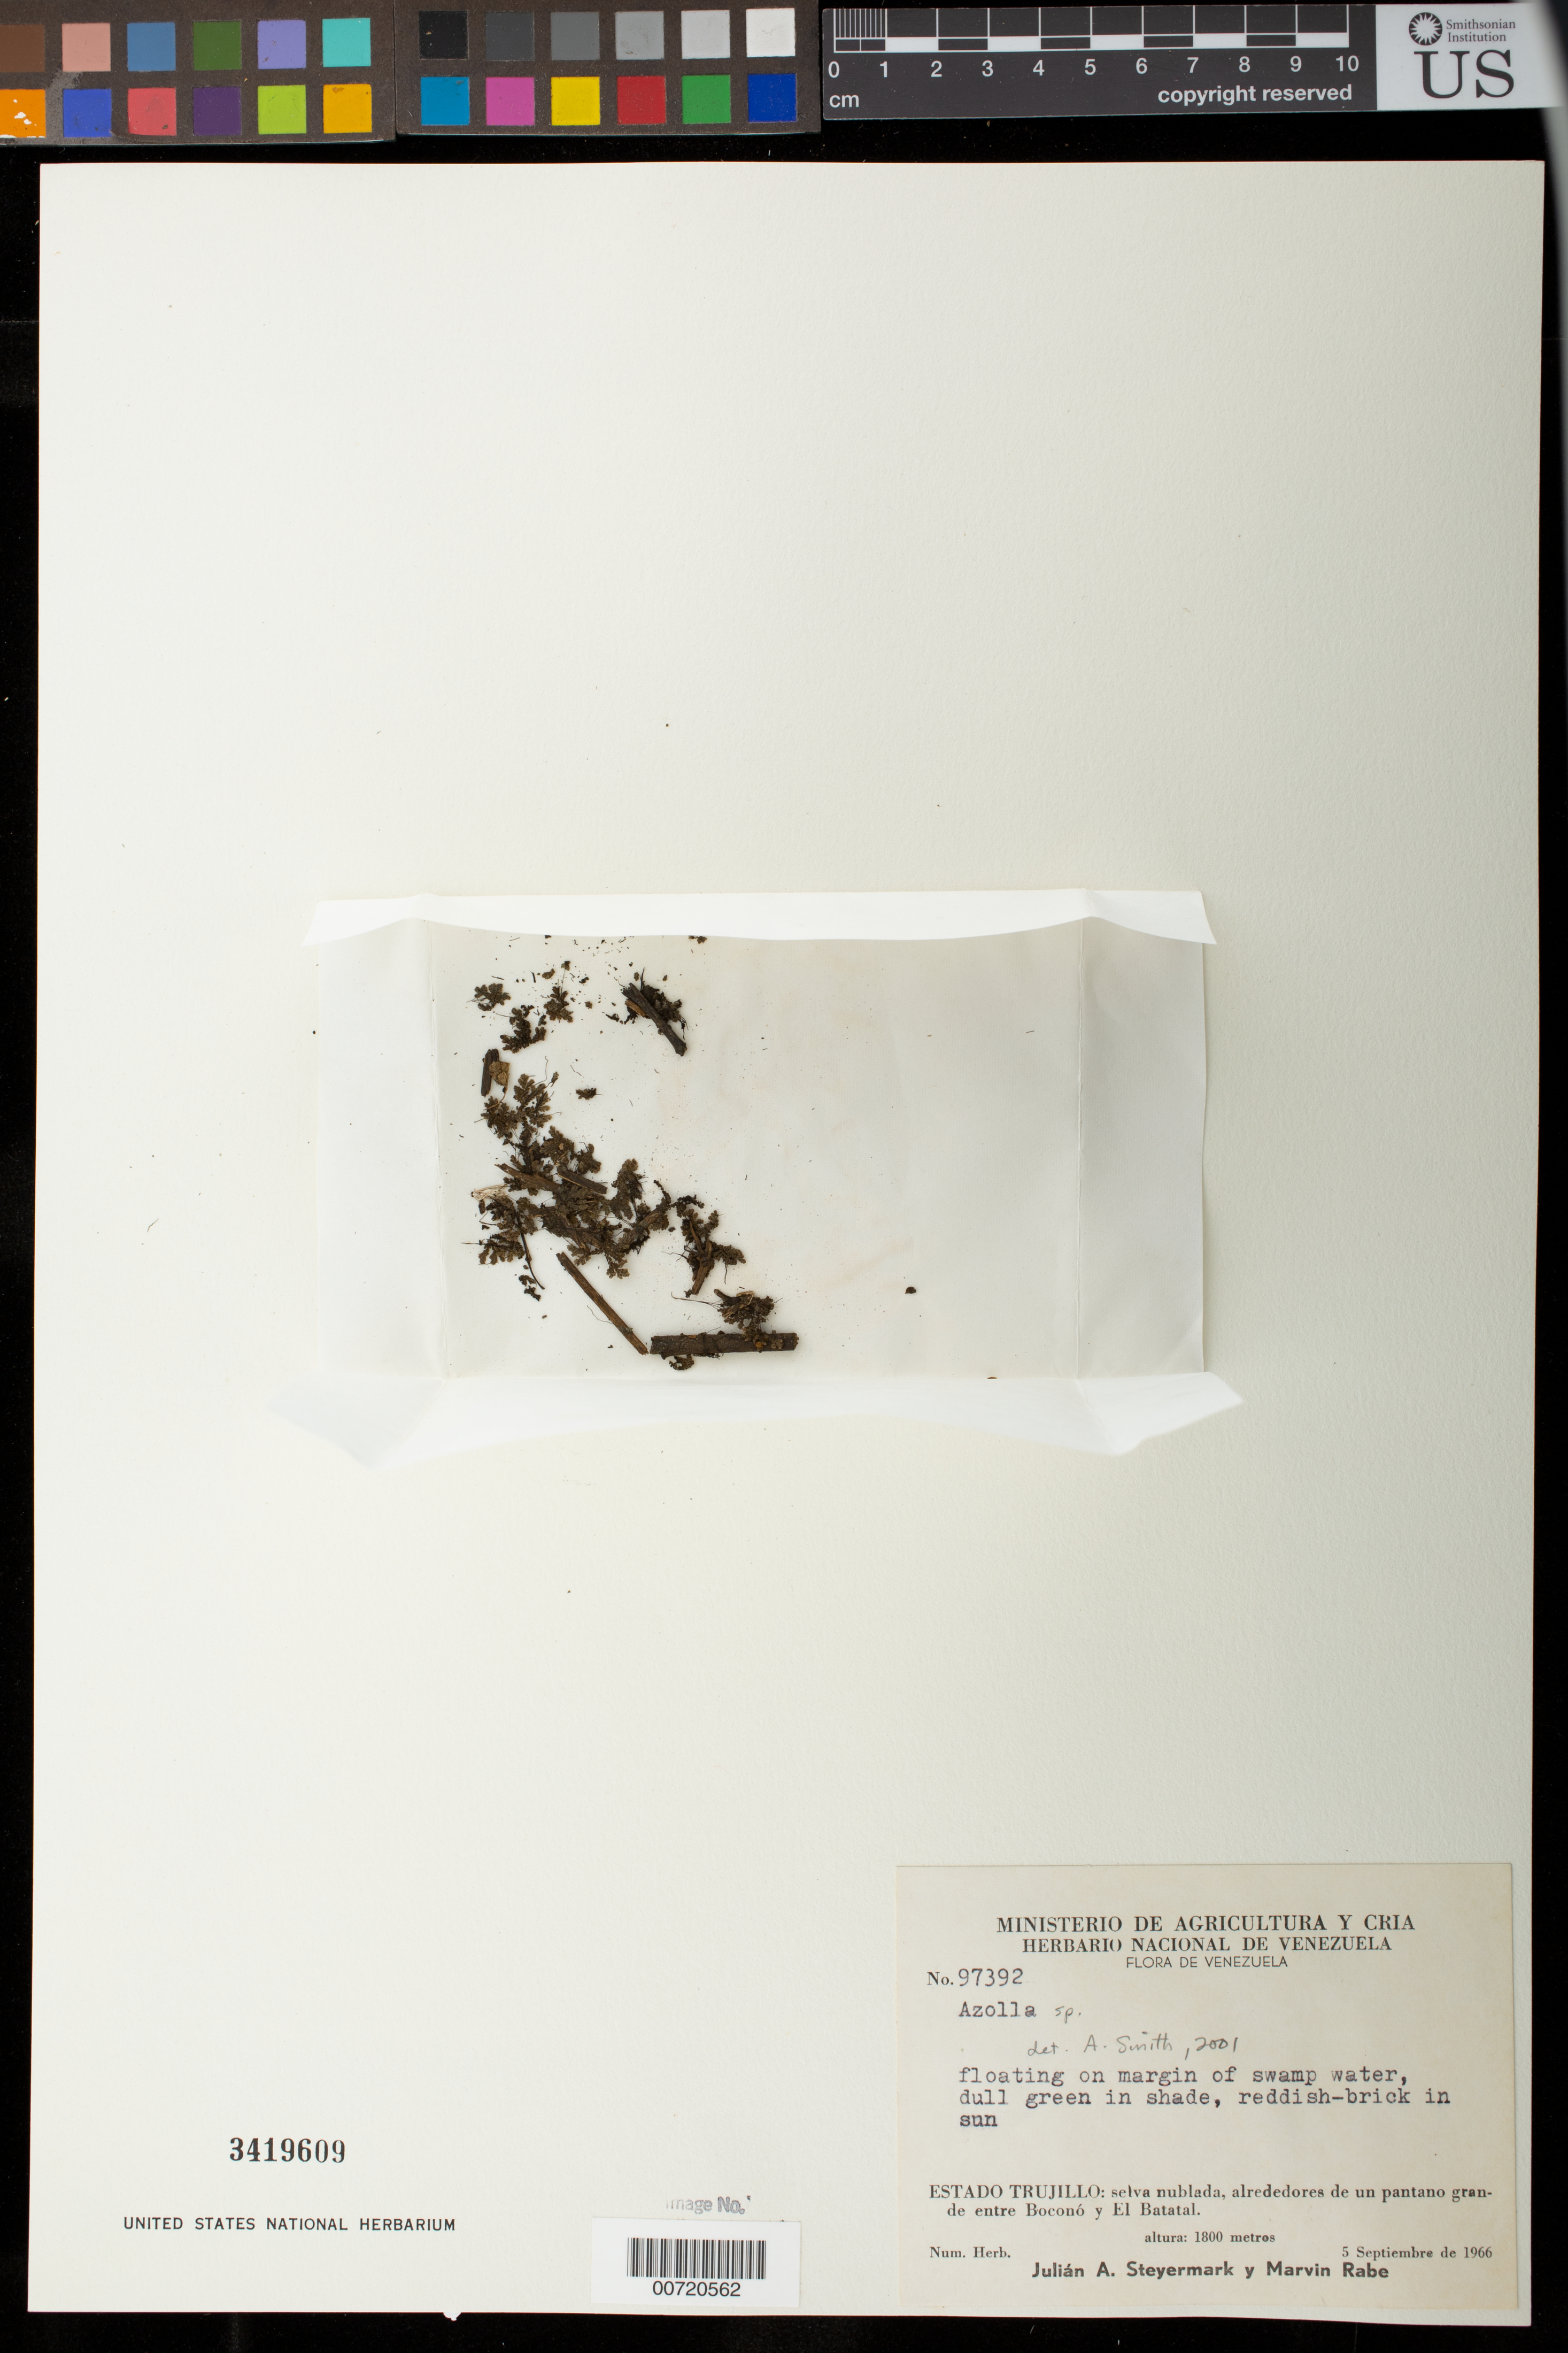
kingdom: Plantae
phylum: Tracheophyta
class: Polypodiopsida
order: Salviniales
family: Salviniaceae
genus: Azolla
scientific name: Azolla sp.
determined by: Smith, Alan R., (UC)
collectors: J. Steyermark & M. Rabe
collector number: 97392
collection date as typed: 05 Sep 1966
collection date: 1966-09-05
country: Venezuela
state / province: Trujillo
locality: Selva nublada, alrededores de un pantano grande entre Boconó y El Batatal.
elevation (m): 1800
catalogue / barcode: US 3419609